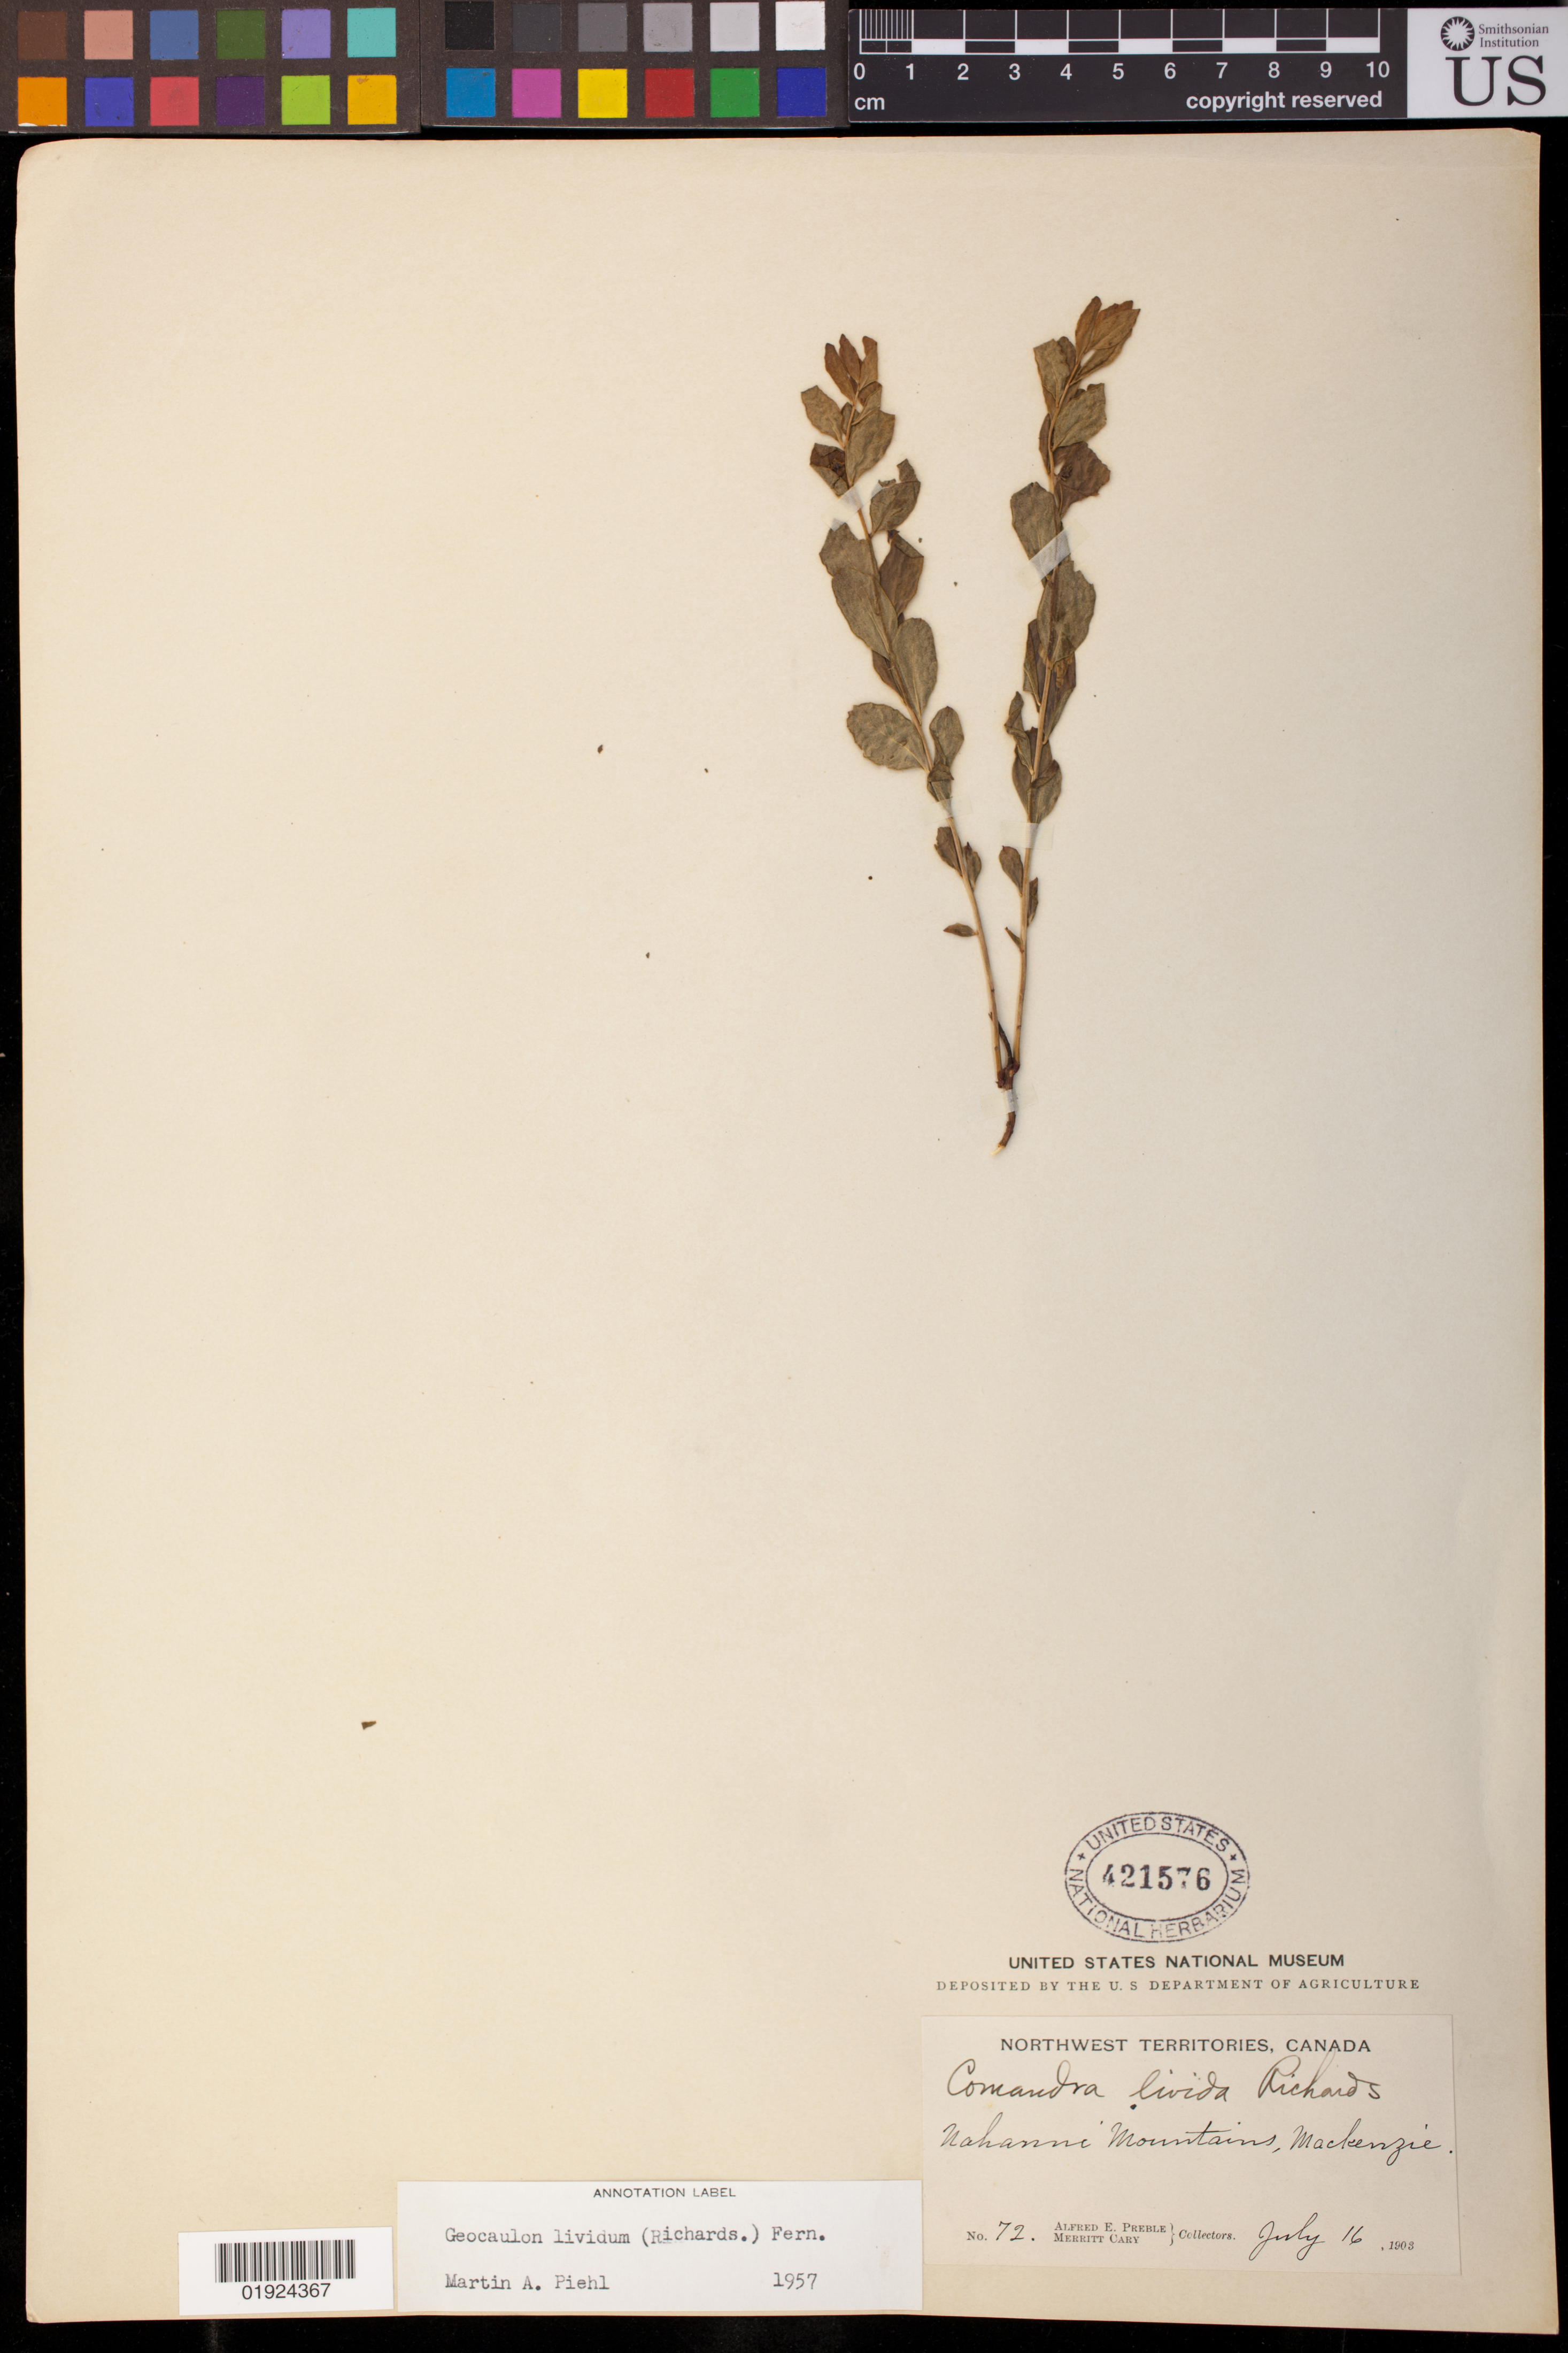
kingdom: Plantae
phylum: Tracheophyta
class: Magnoliopsida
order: Santalales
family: Comandraceae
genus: Geocaulon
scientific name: Geocaulon lividum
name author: (Richardson) Fernald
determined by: Piehl, M. A.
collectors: A. Preble & M. Cary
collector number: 72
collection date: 1903-07-16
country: Canada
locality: Nahanni Mountains, Mackenzie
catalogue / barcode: US 421576